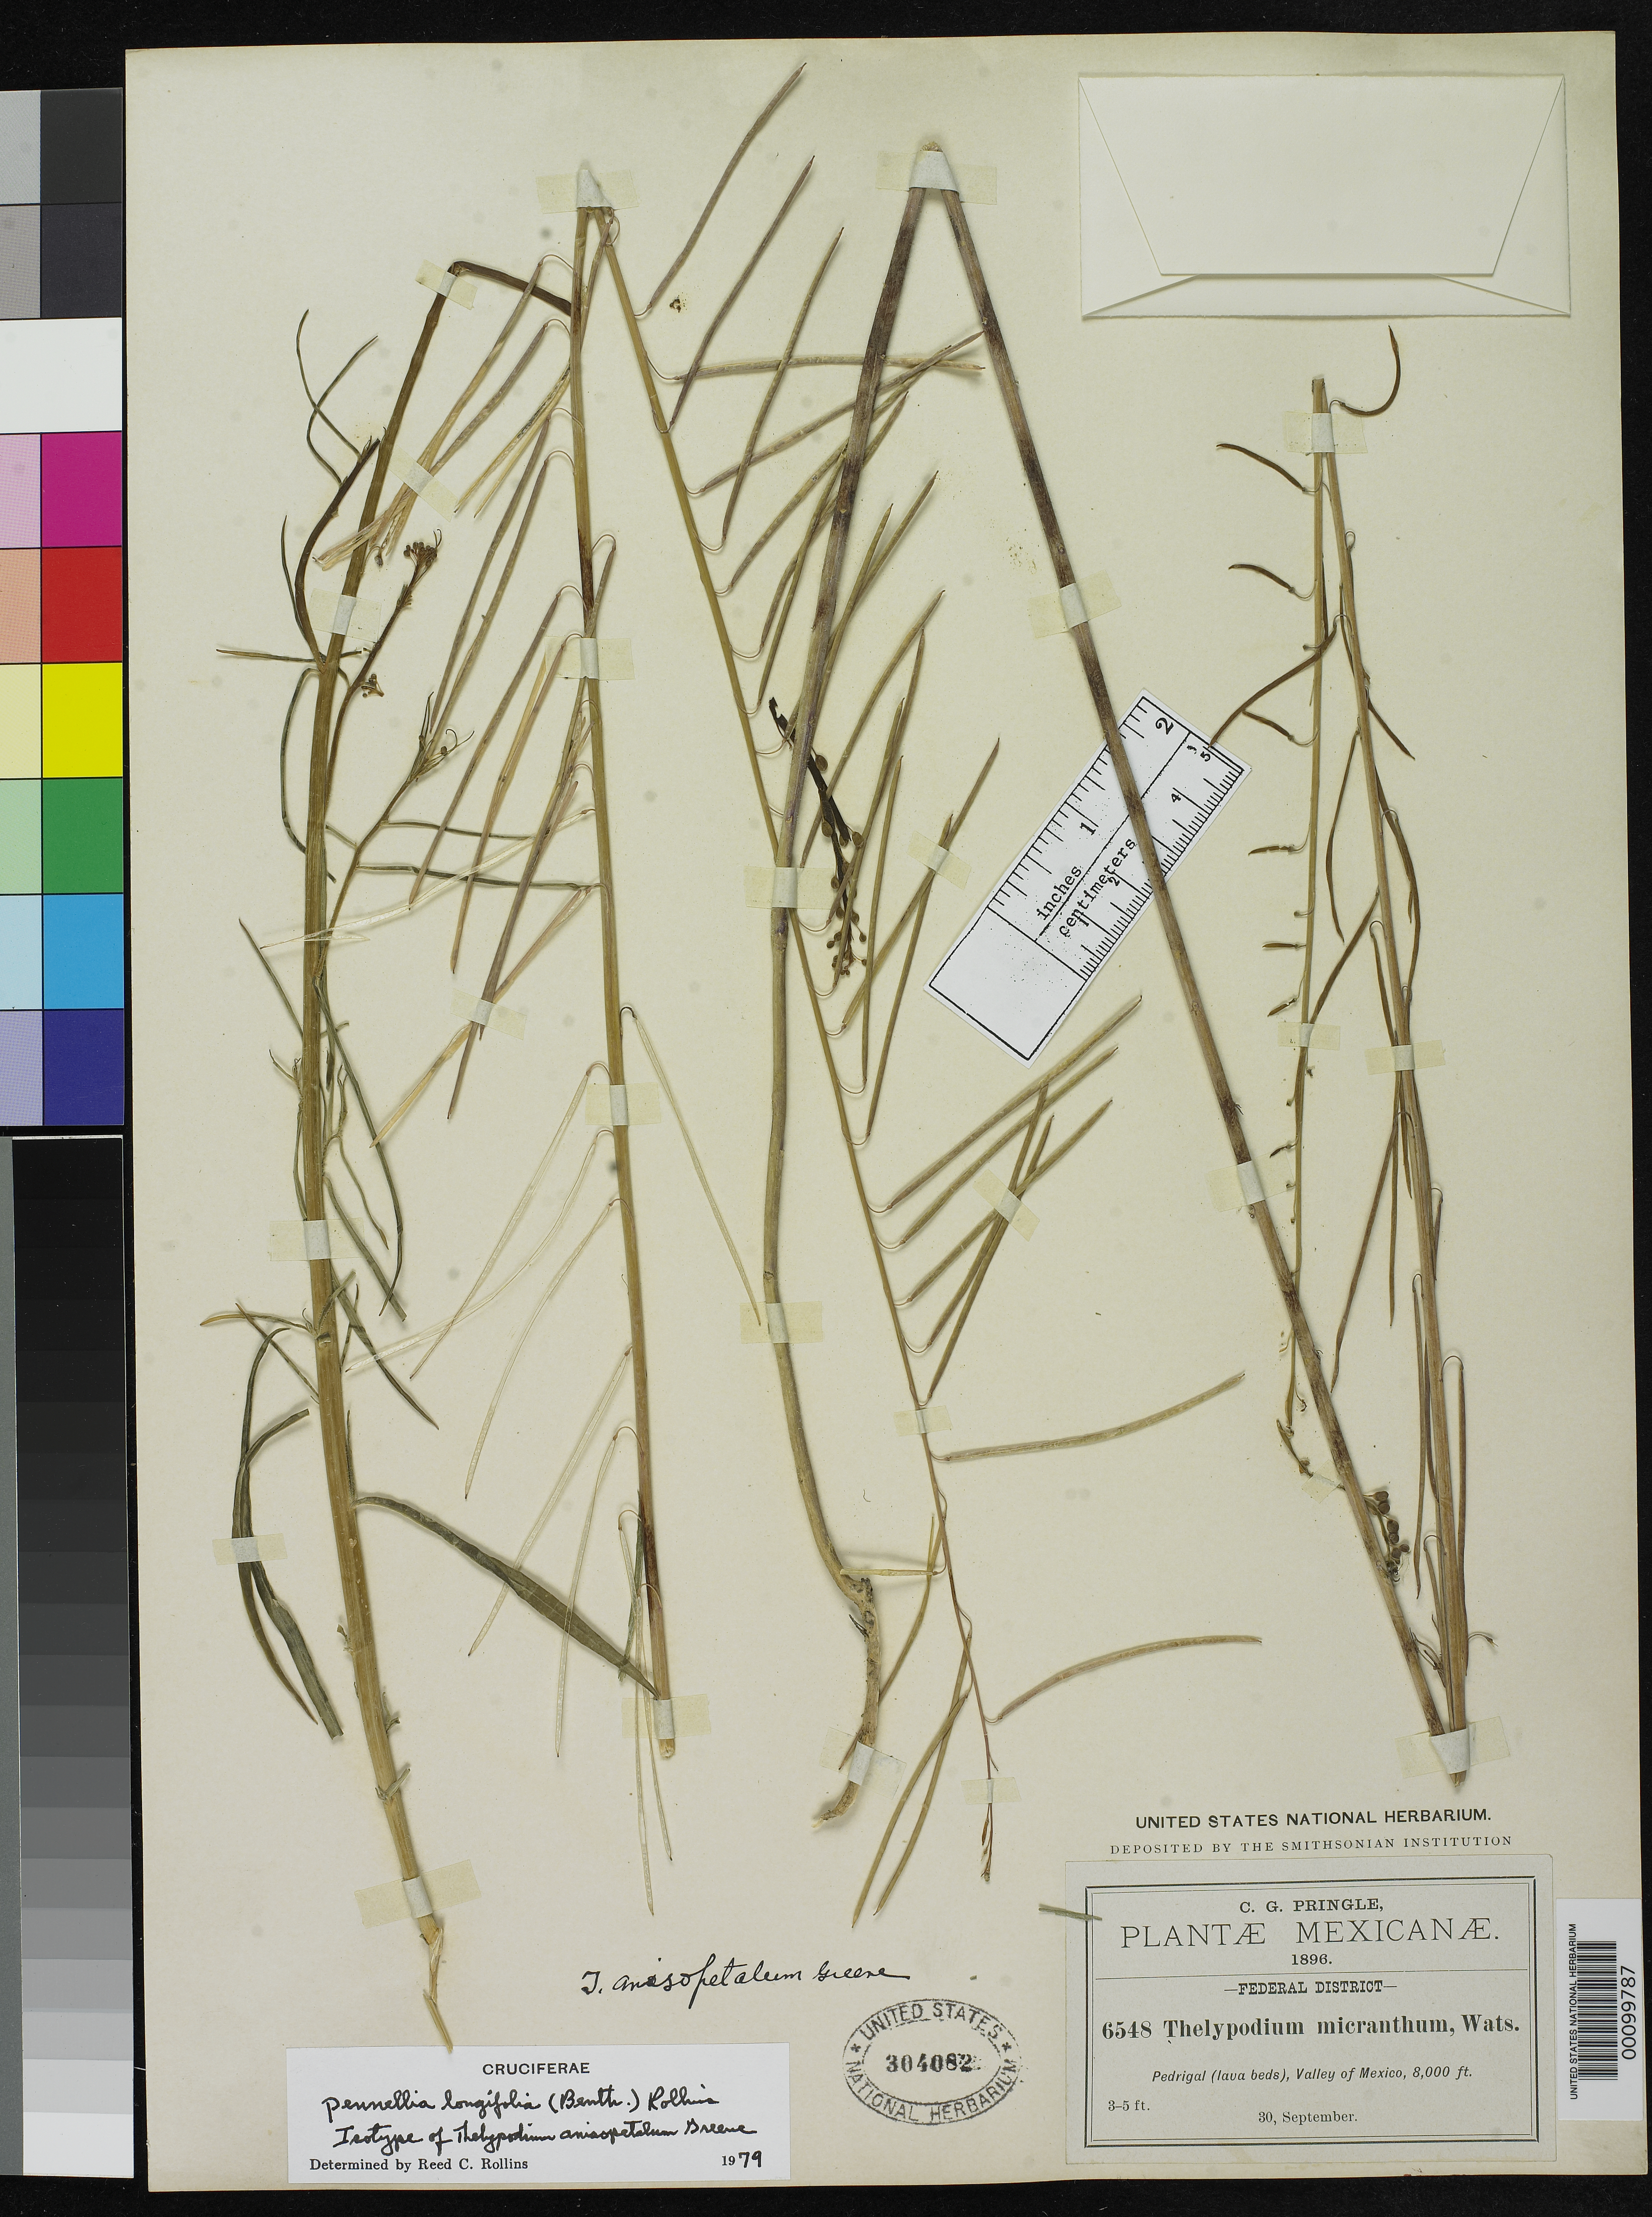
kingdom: Plantae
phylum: Tracheophyta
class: Magnoliopsida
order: Brassicales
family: Brassicaceae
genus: Thelypodium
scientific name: Thelypodium anisopetalum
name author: Greene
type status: Isotype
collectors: C. G. Pringle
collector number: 6548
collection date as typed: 30 Sep 1896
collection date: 1896-09-30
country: Mexico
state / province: Distrito Federal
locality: Valley of Mexico, Pedrigal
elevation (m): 2438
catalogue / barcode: US 304082